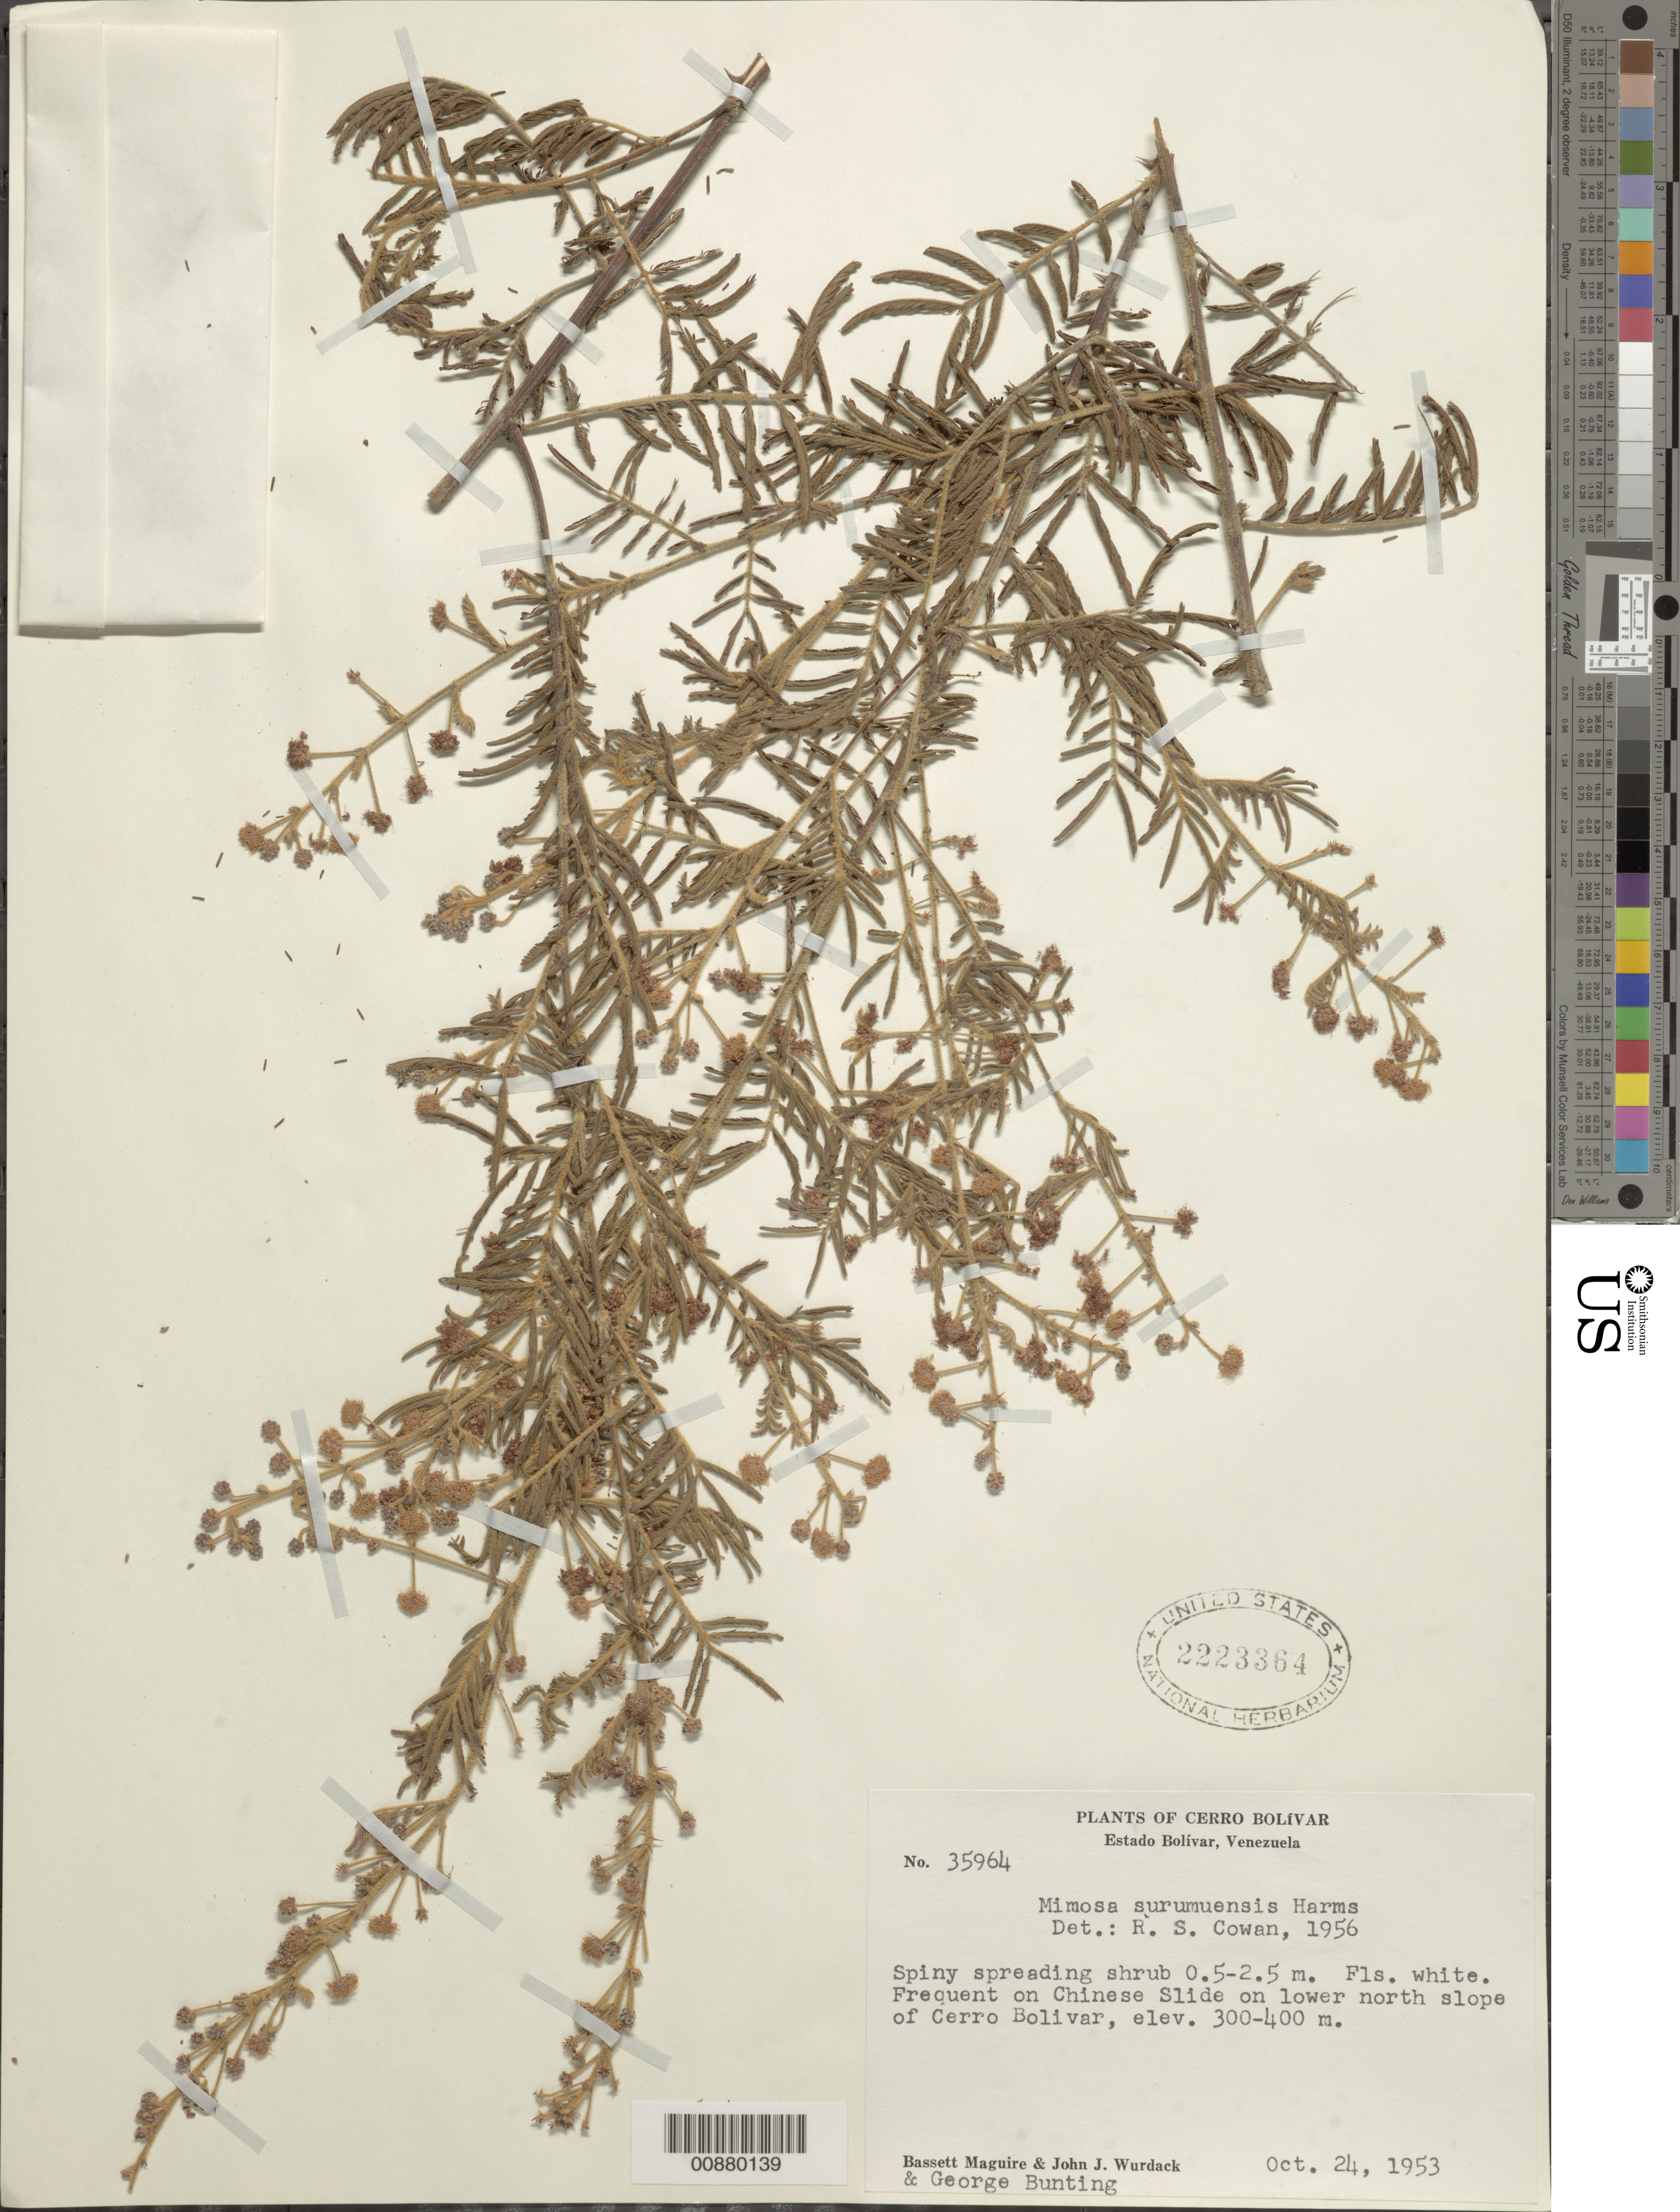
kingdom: Plantae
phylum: Tracheophyta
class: Magnoliopsida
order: Fabales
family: Fabaceae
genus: Mimosa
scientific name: Mimosa surumuensis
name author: Harms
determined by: Cowan, R. S.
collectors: B. Maguire, J. J. Wurdack & G. S. Bunting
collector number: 35964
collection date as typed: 24-Oct-53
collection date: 1953-10-24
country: Venezuela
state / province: Bolívar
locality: Cerro Bolívar, Chinese Slide, lower north slope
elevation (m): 300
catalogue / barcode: US 2223364